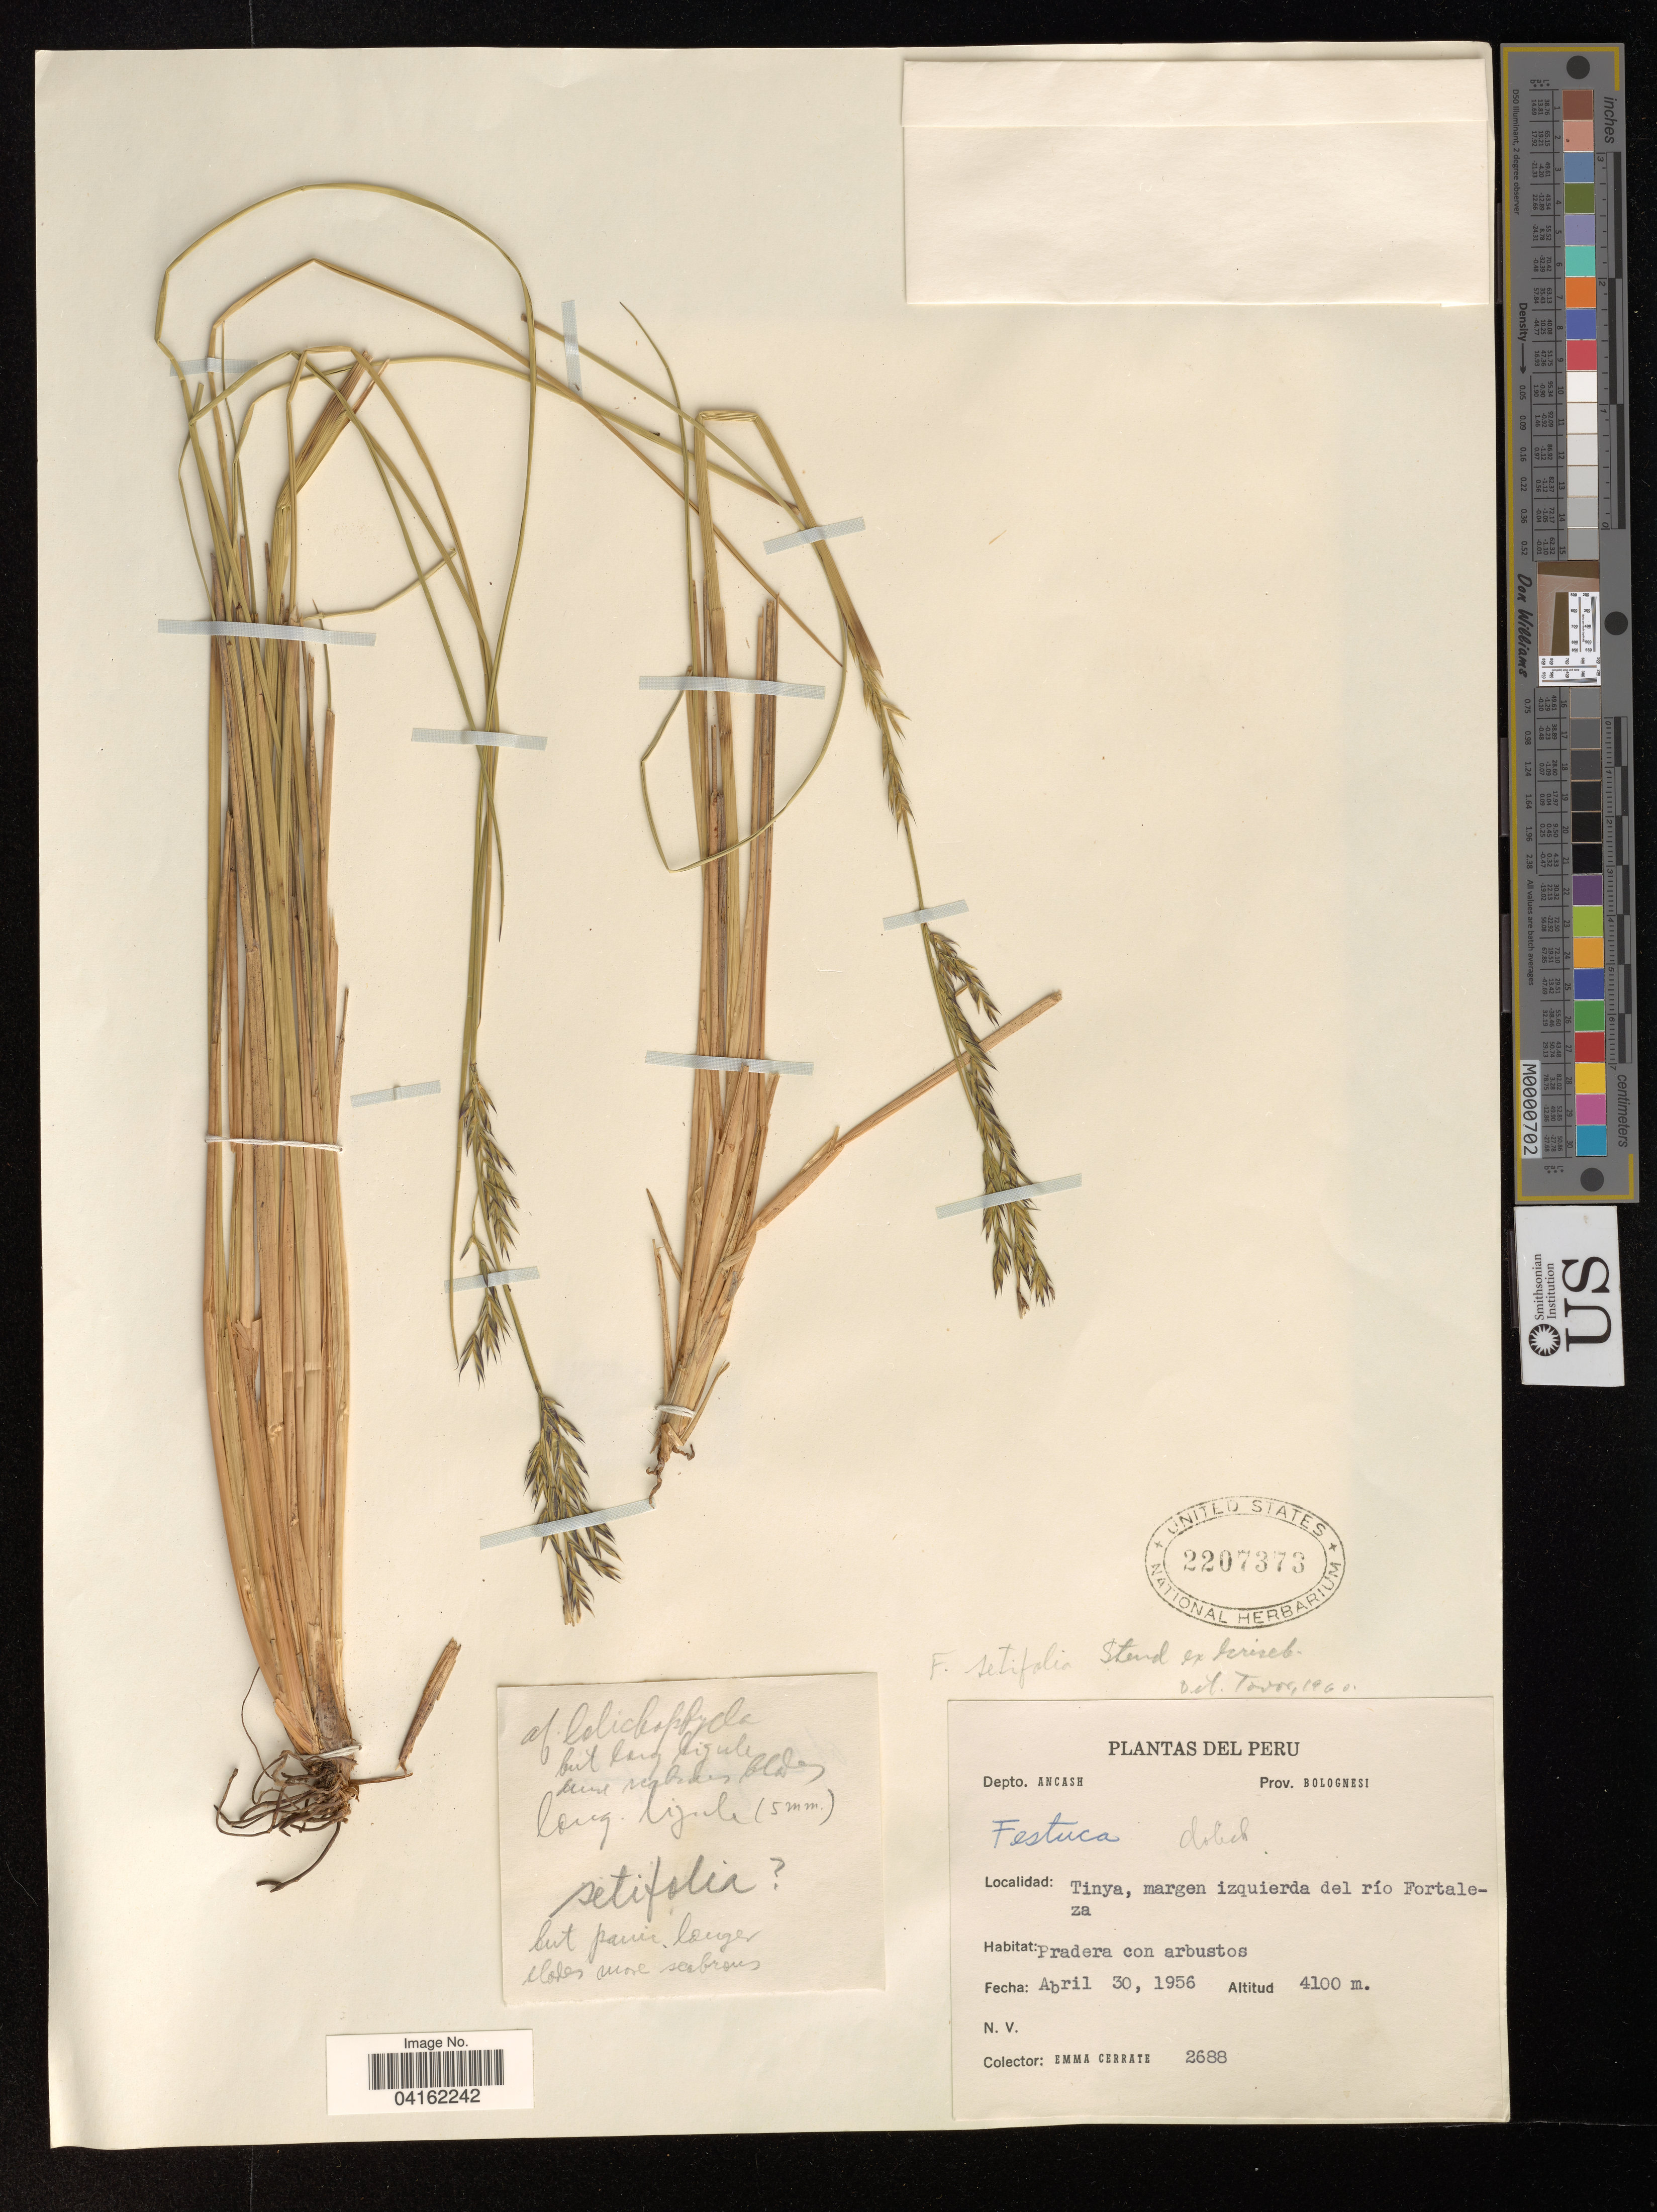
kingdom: Plantae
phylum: Tracheophyta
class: Liliopsida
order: Poales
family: Poaceae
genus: Festuca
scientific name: Festuca setifolia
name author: Steud. ex Griseb.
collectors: E. Cerrate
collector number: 2688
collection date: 1956-04-30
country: Peru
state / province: Ancash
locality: Prov. Bolognesi. Tinya, margen izquierda del río Fortaleza.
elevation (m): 4100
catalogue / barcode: US 2207373